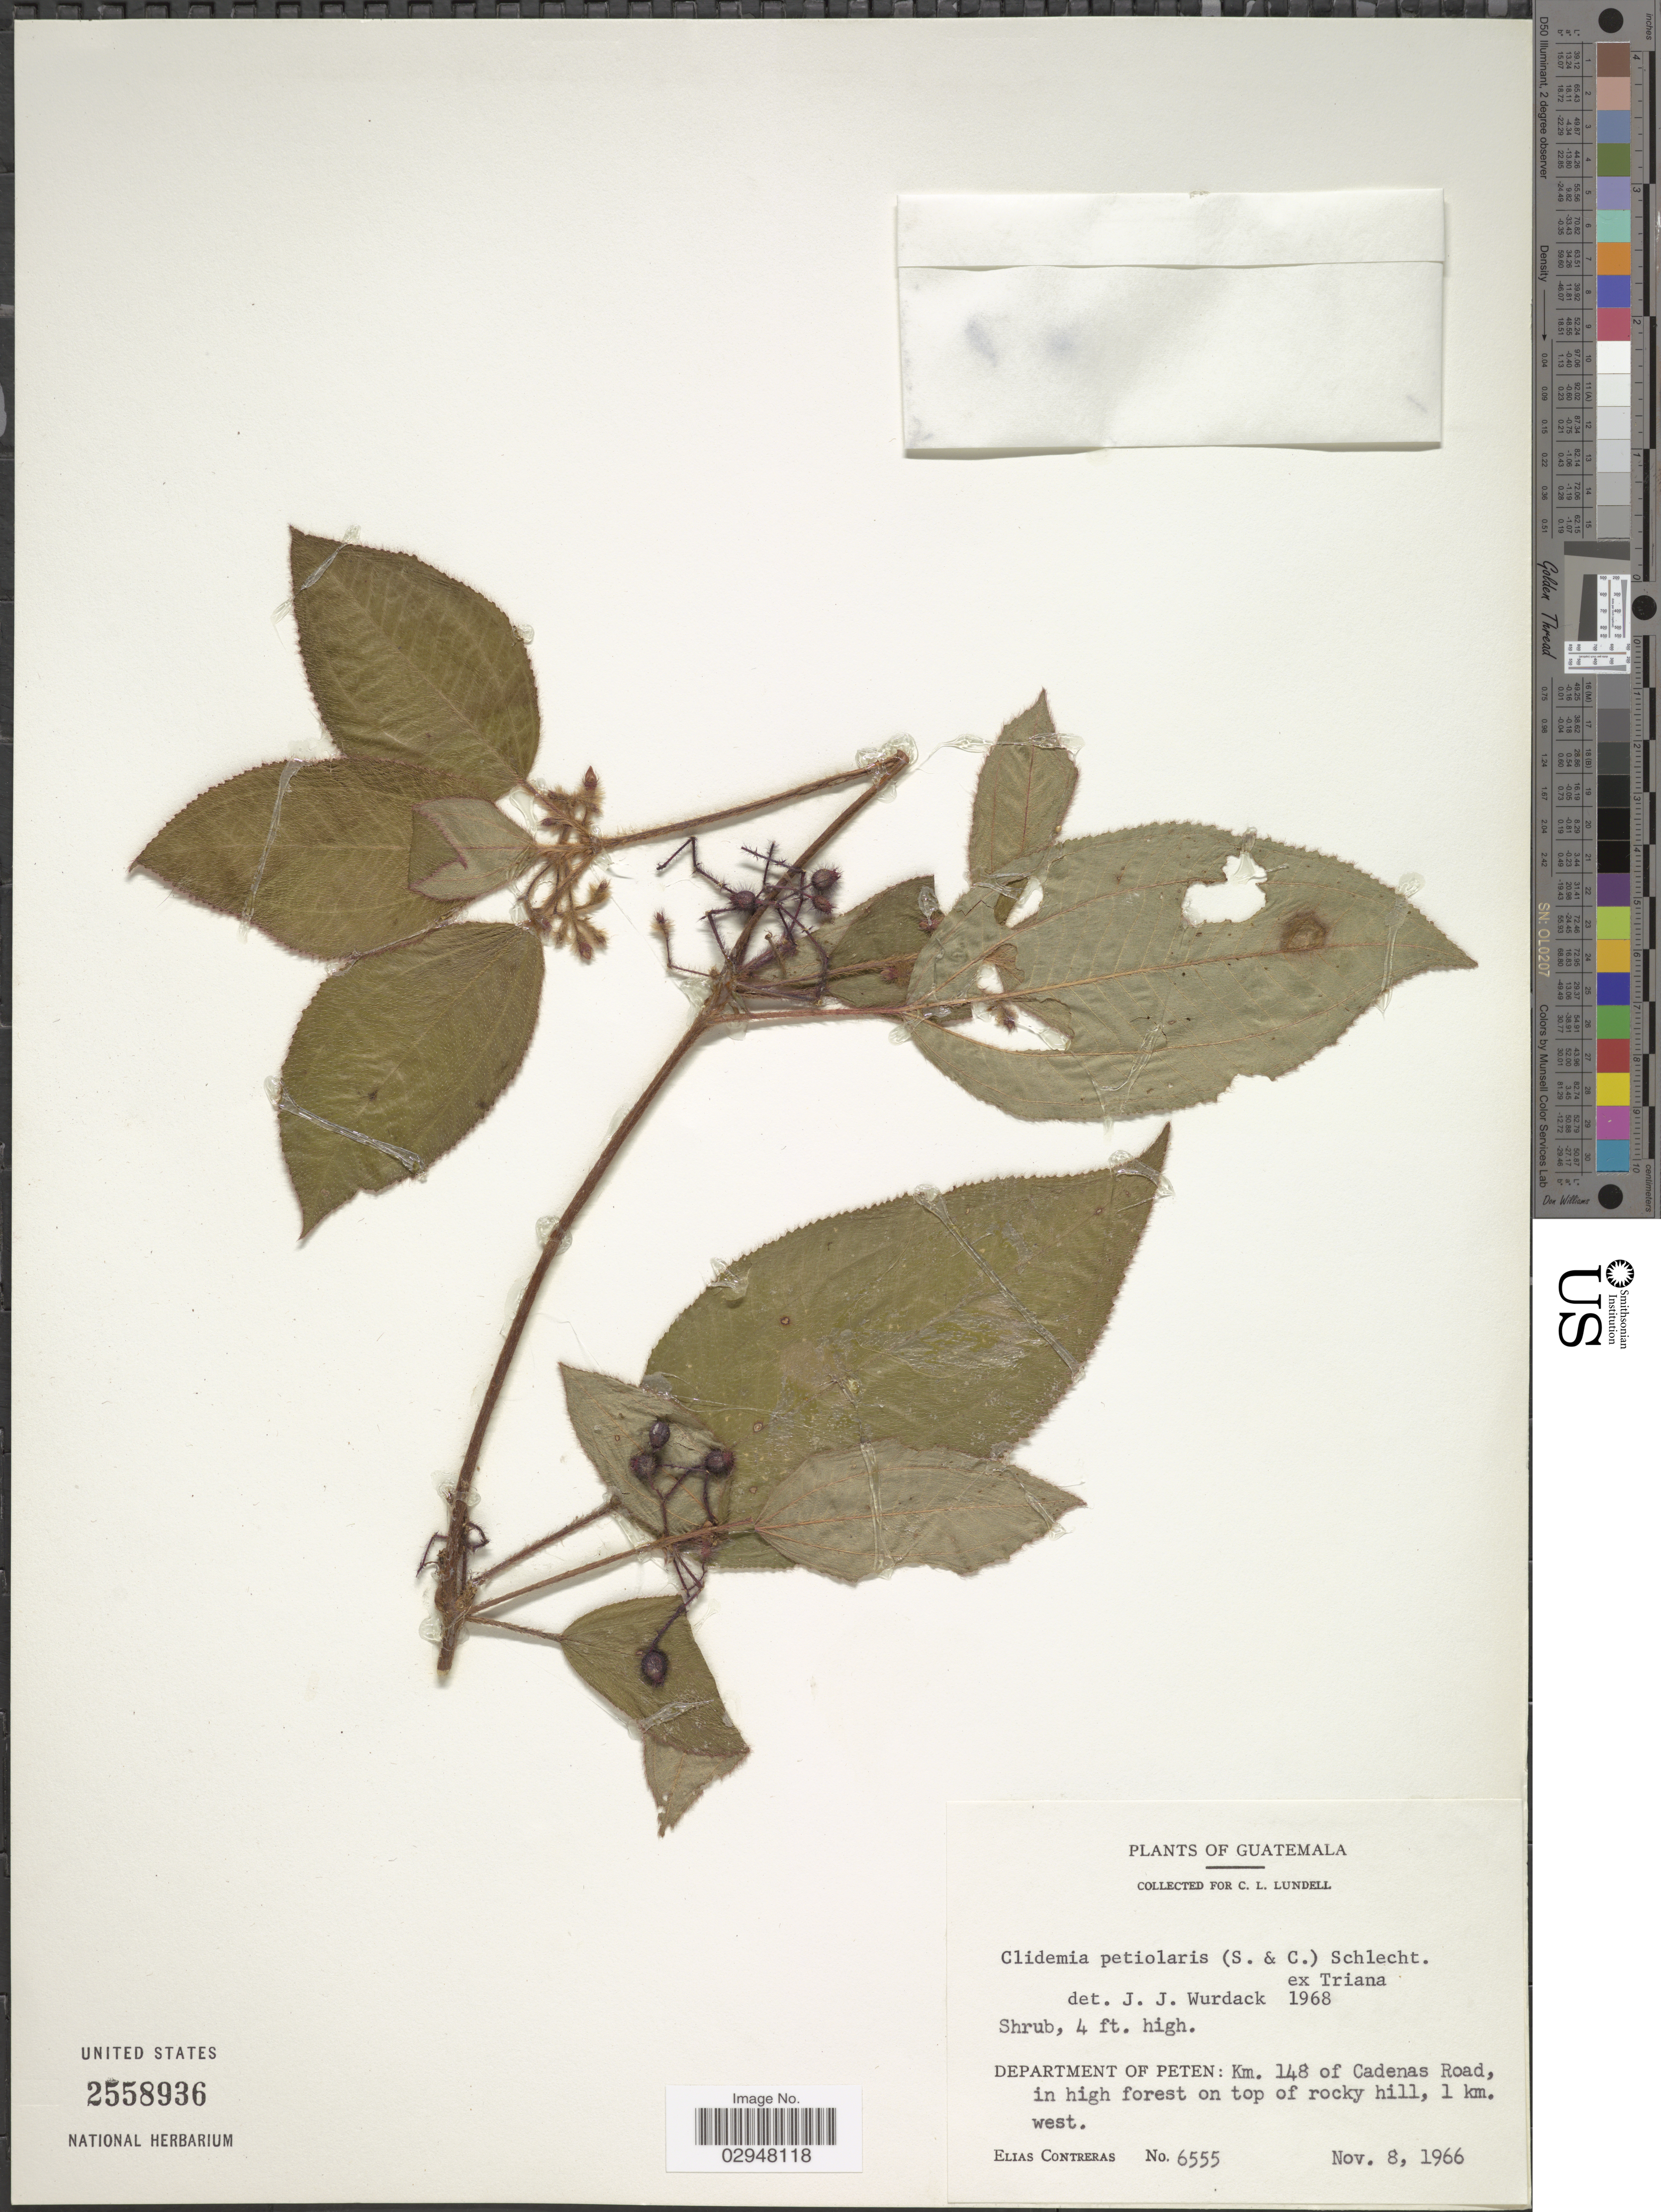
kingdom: Plantae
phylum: Tracheophyta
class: Magnoliopsida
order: Myrtales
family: Melastomataceae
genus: Clidemia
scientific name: Clidemia petiolaris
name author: (Schltdl. & Cham.) Schltdl. ex Triana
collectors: E. Contreras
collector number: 6555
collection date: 1966-11-08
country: Guatemala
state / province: El Petén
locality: Department of Peten: Km. 148 of Cadenas Road, 1 km. west.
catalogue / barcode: US 2558936